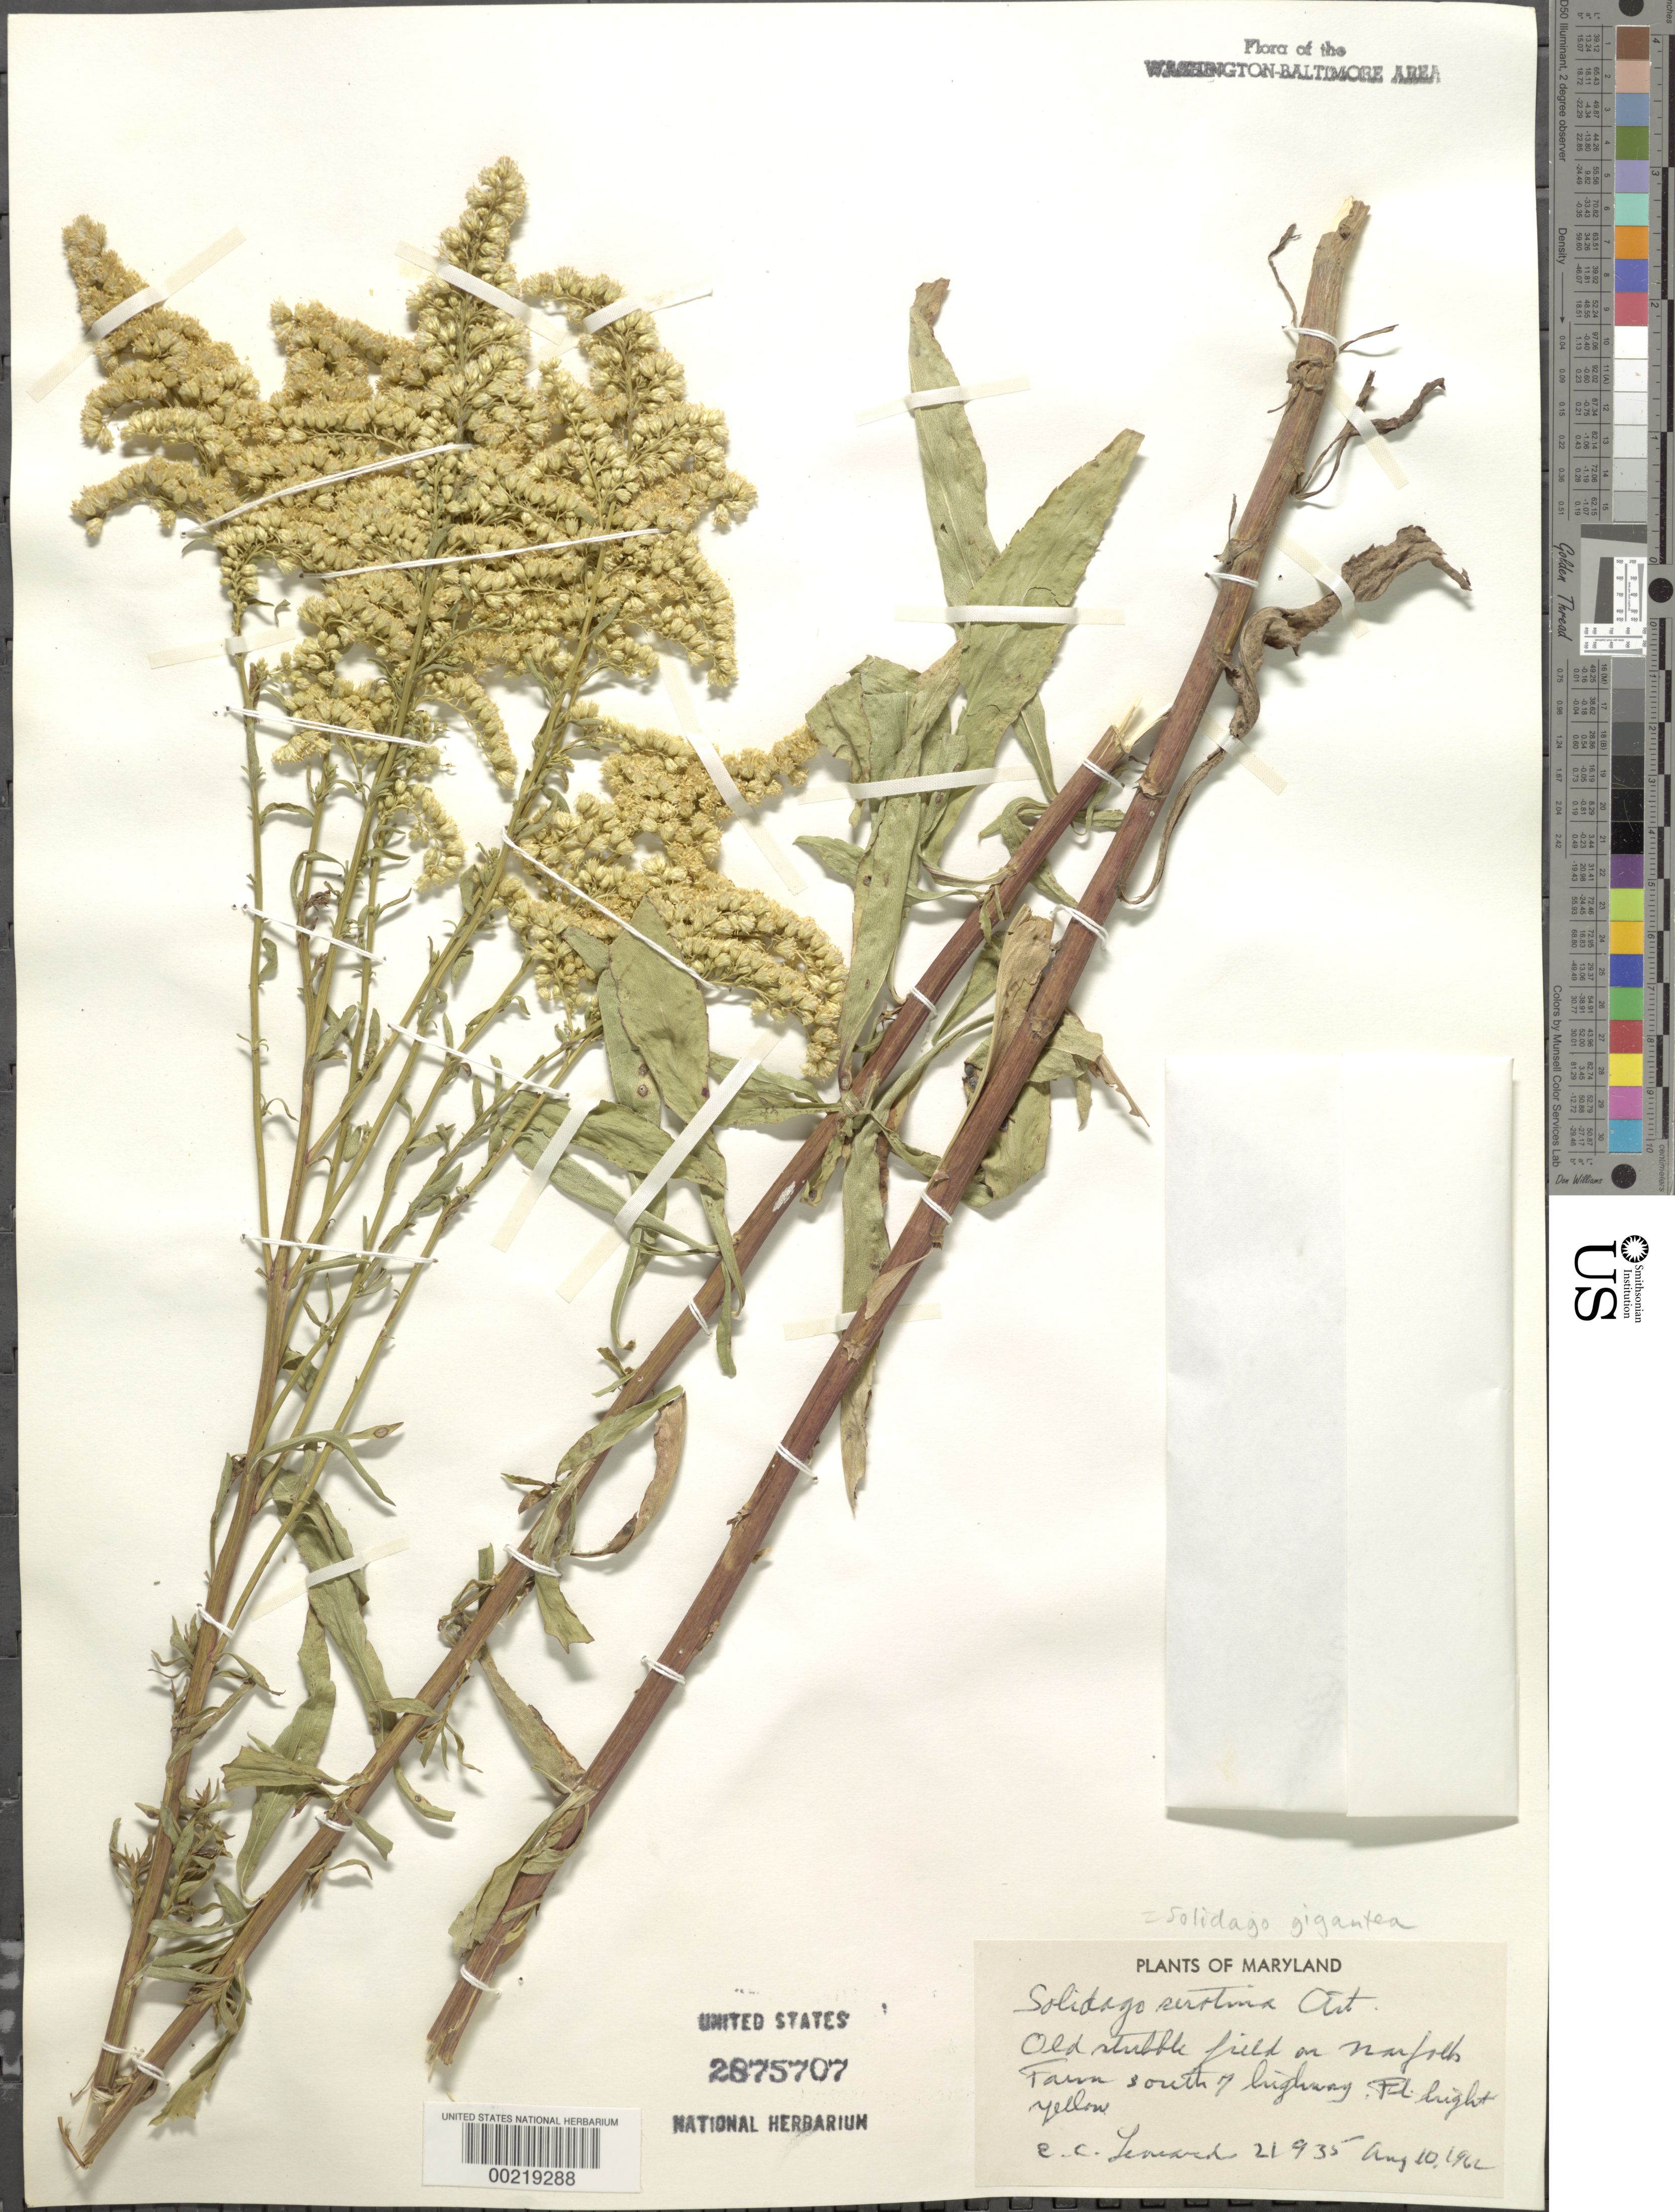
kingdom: Plantae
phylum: Tracheophyta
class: Magnoliopsida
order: Asterales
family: Asteraceae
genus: Solidago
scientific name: Solidago gigantea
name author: Aiton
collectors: E. C. Leonard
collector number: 21935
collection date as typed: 10 Aug 1962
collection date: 1962-08-10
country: United States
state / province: Maryland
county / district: Calvert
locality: Norfolk Farm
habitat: Open stubble field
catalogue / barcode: US 2875707